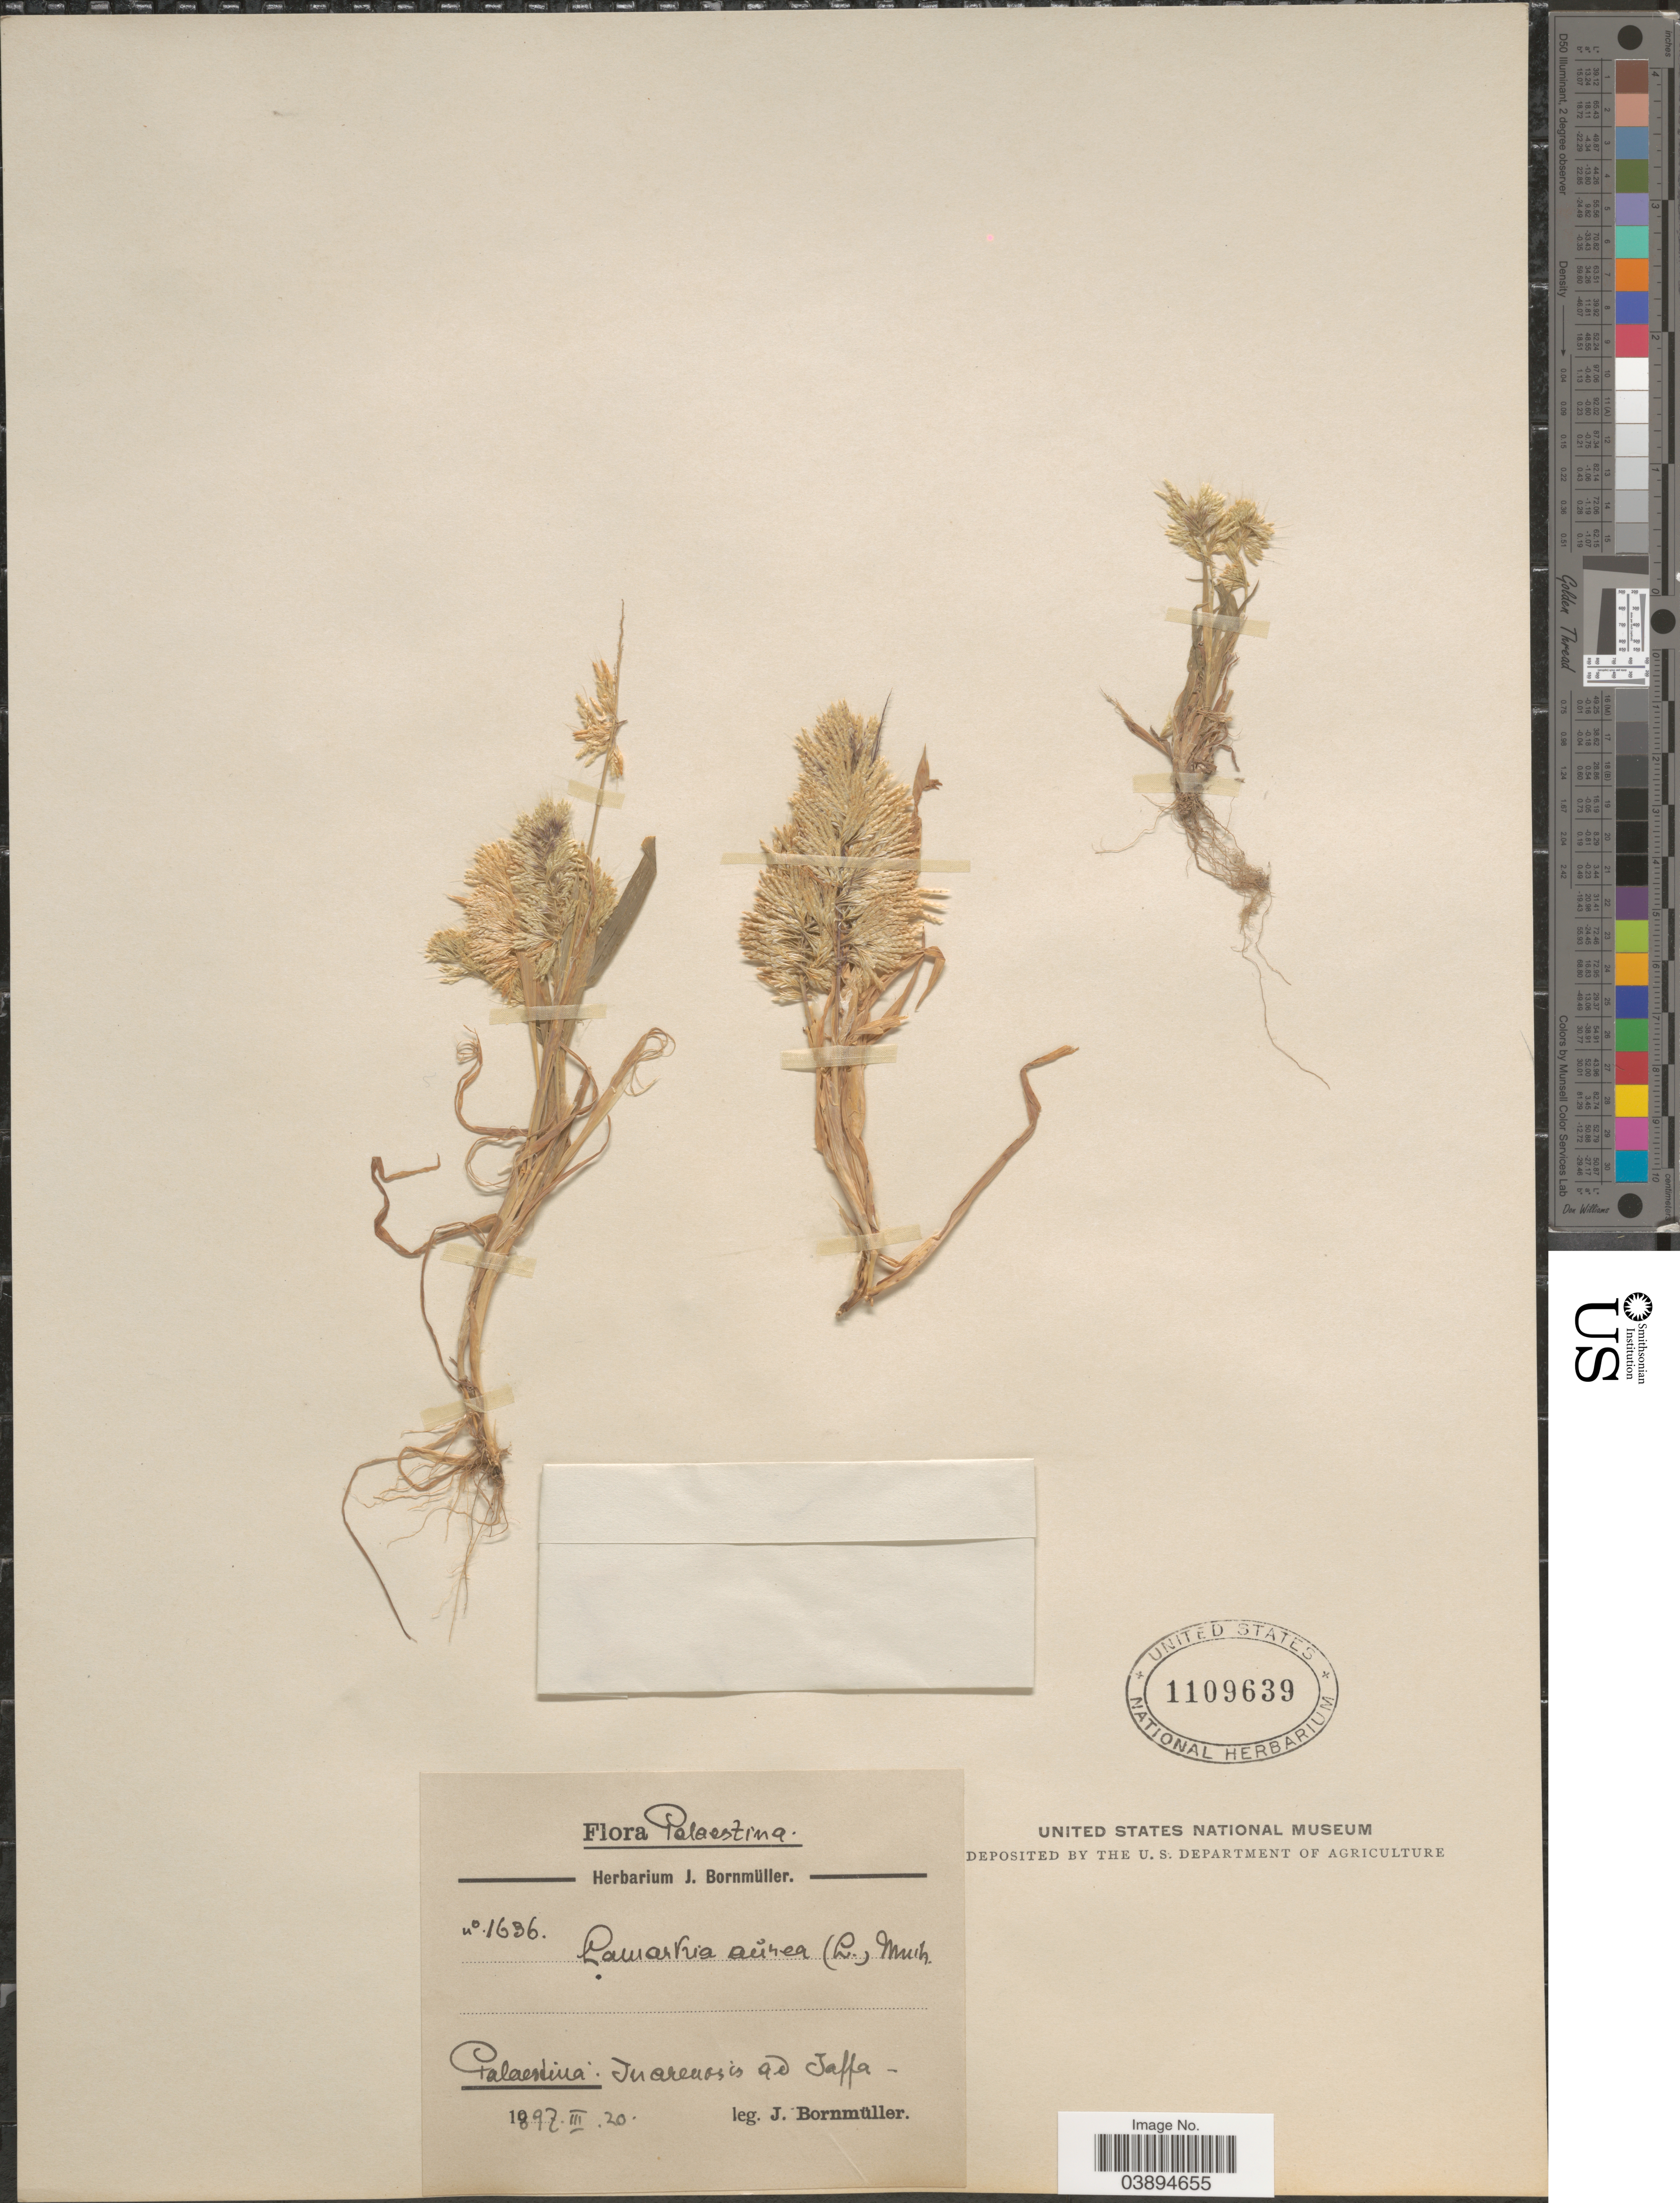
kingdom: Plantae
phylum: Tracheophyta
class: Liliopsida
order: Poales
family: Poaceae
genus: Lamarckia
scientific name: Lamarckia aurea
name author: (L.) Moench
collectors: J. Bornmüller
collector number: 1636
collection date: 1897-03-20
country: Israel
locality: Palaestina. Palaestina: Juarenosis ad Jaffa.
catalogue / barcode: US 1109639